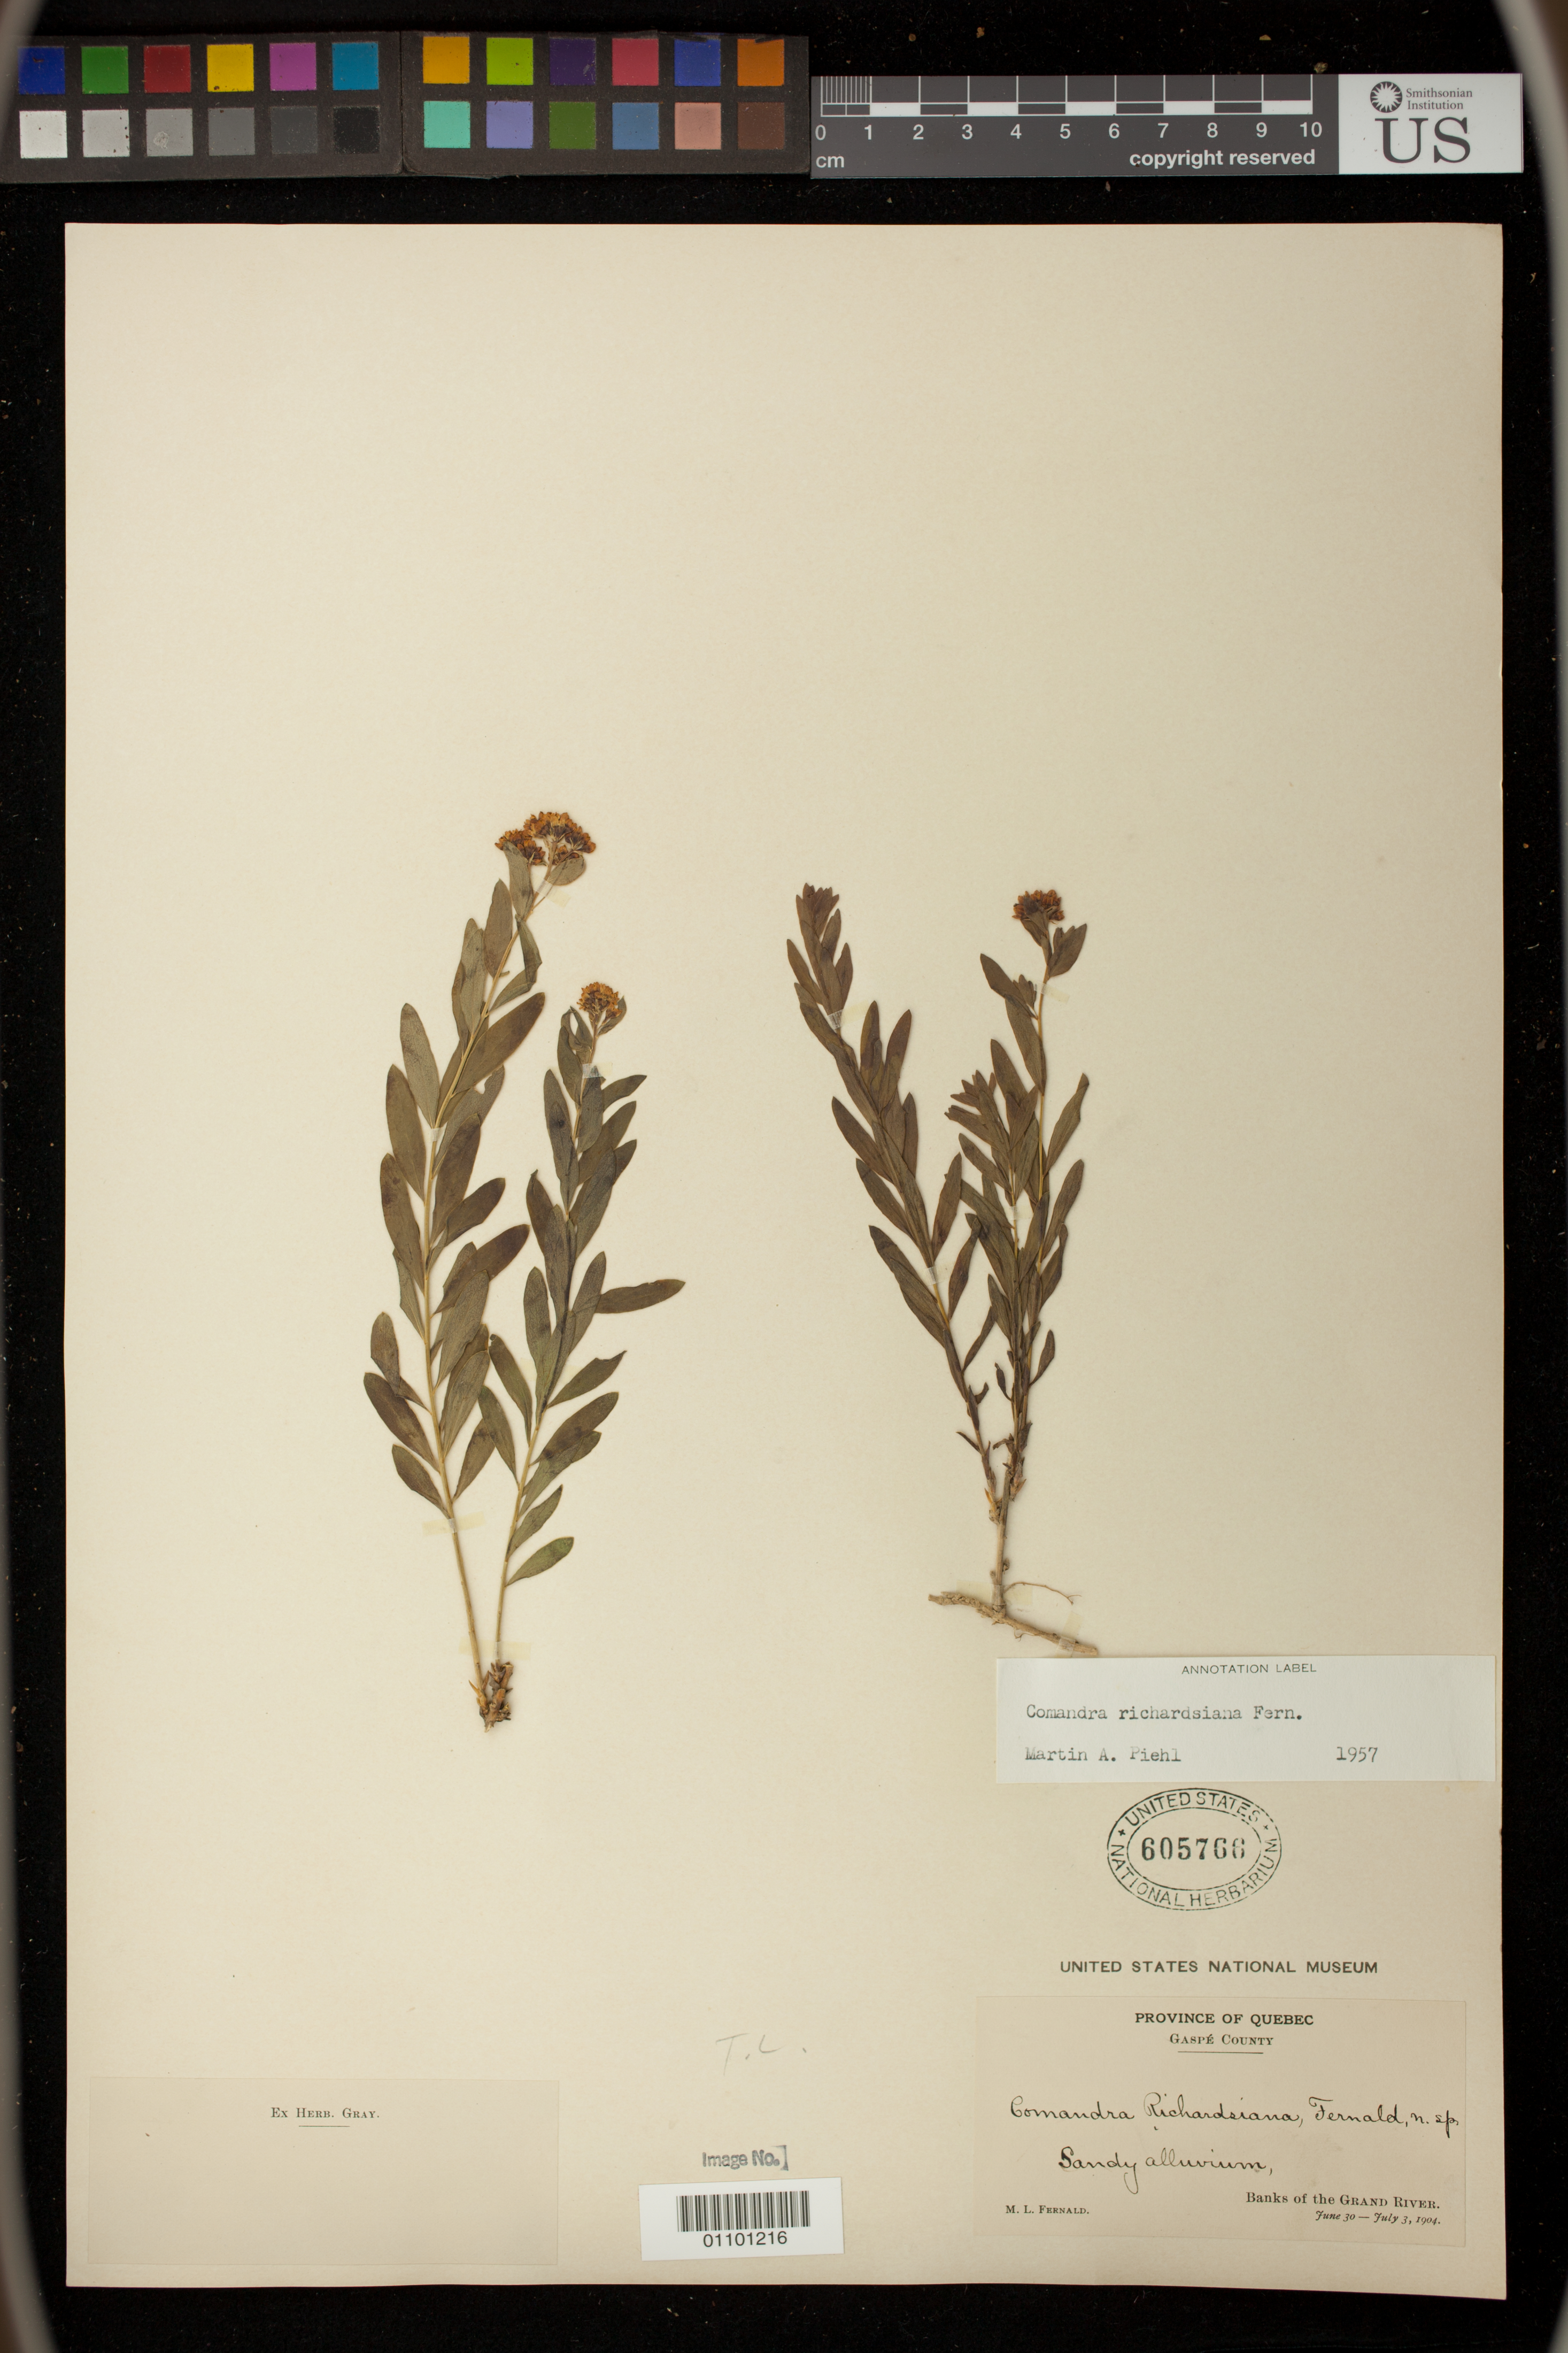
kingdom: Plantae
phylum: Tracheophyta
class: Magnoliopsida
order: Santalales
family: Comandraceae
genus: Comandra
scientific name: Comandra richardsiana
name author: Fernald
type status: Syntype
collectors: M. L. Fernald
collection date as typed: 30 Jun 1904 to 03 Jul 1904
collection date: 1904-06-30/1904-07-03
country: Canada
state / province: Quebec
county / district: Gaspe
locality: Grand River.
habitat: Sandy alluvium.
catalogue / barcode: US 605766